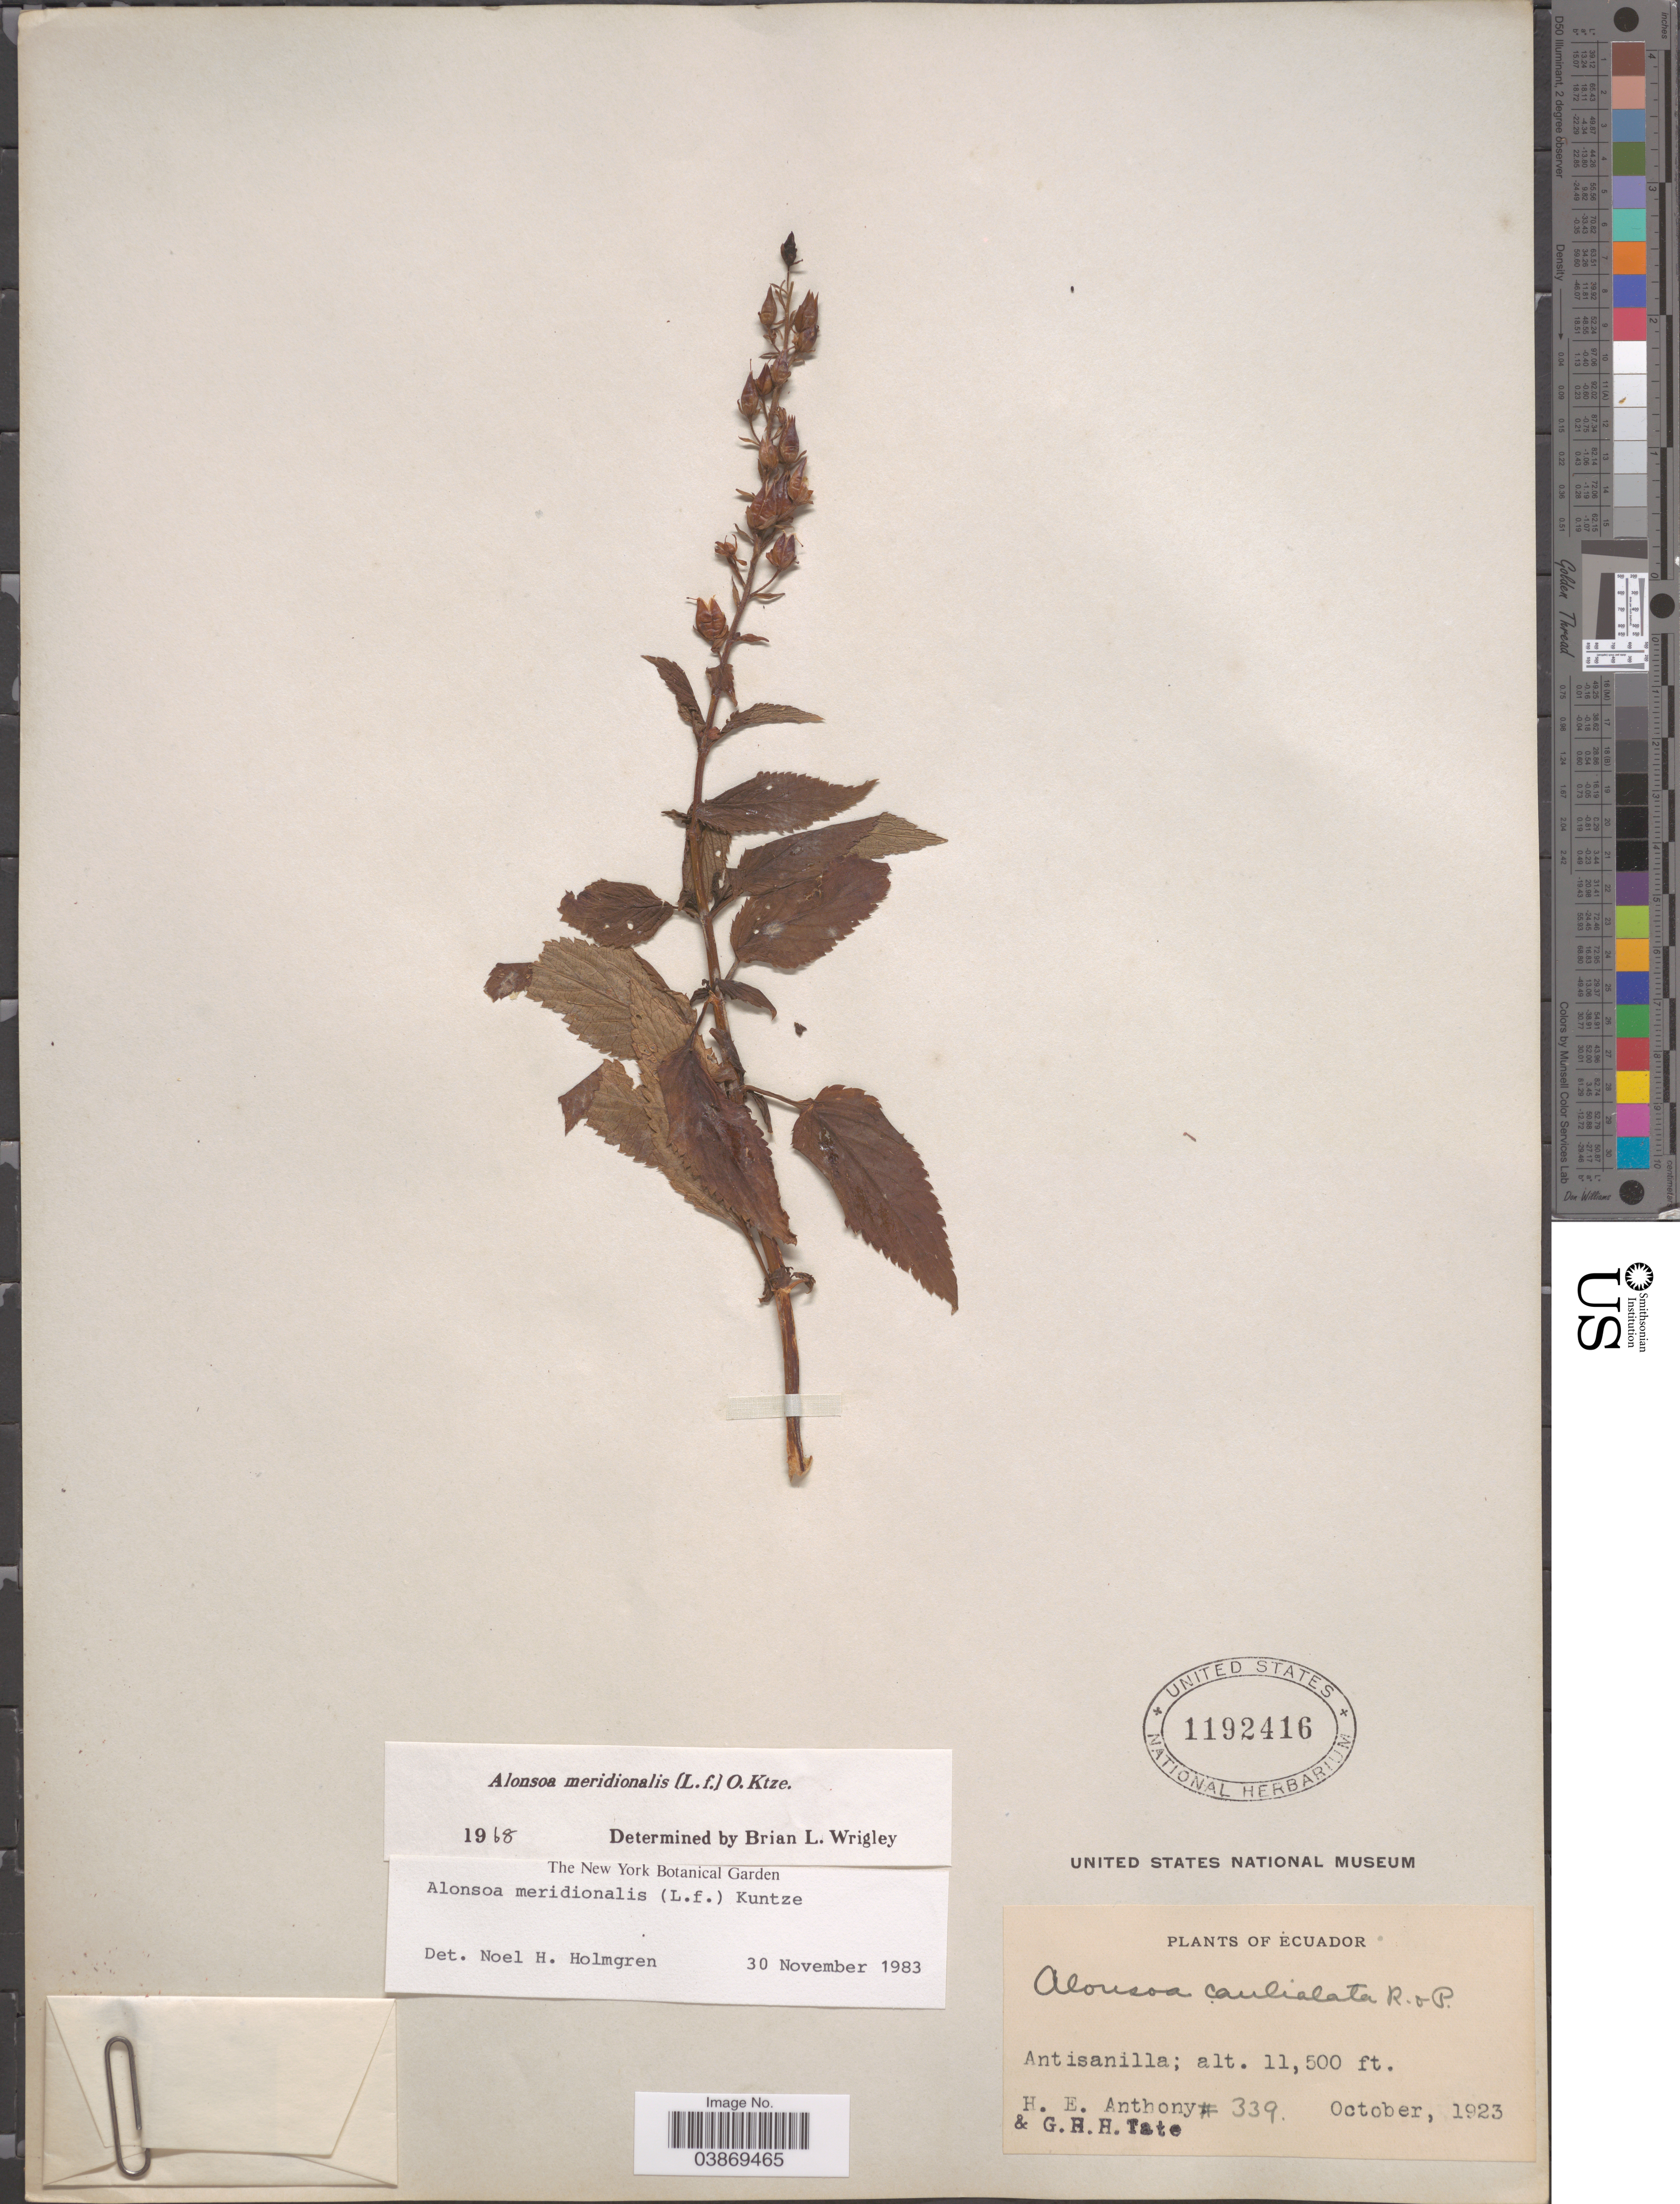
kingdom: Plantae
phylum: Tracheophyta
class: Magnoliopsida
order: Lamiales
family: Scrophulariaceae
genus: Alonsoa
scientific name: Alonsoa meridionalis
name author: (L. f.) Kuntze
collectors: H. E. Anthony & G. H. H.Tate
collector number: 339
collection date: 1923-10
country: Ecuador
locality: Antisanilla.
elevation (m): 3505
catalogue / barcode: US 1192416